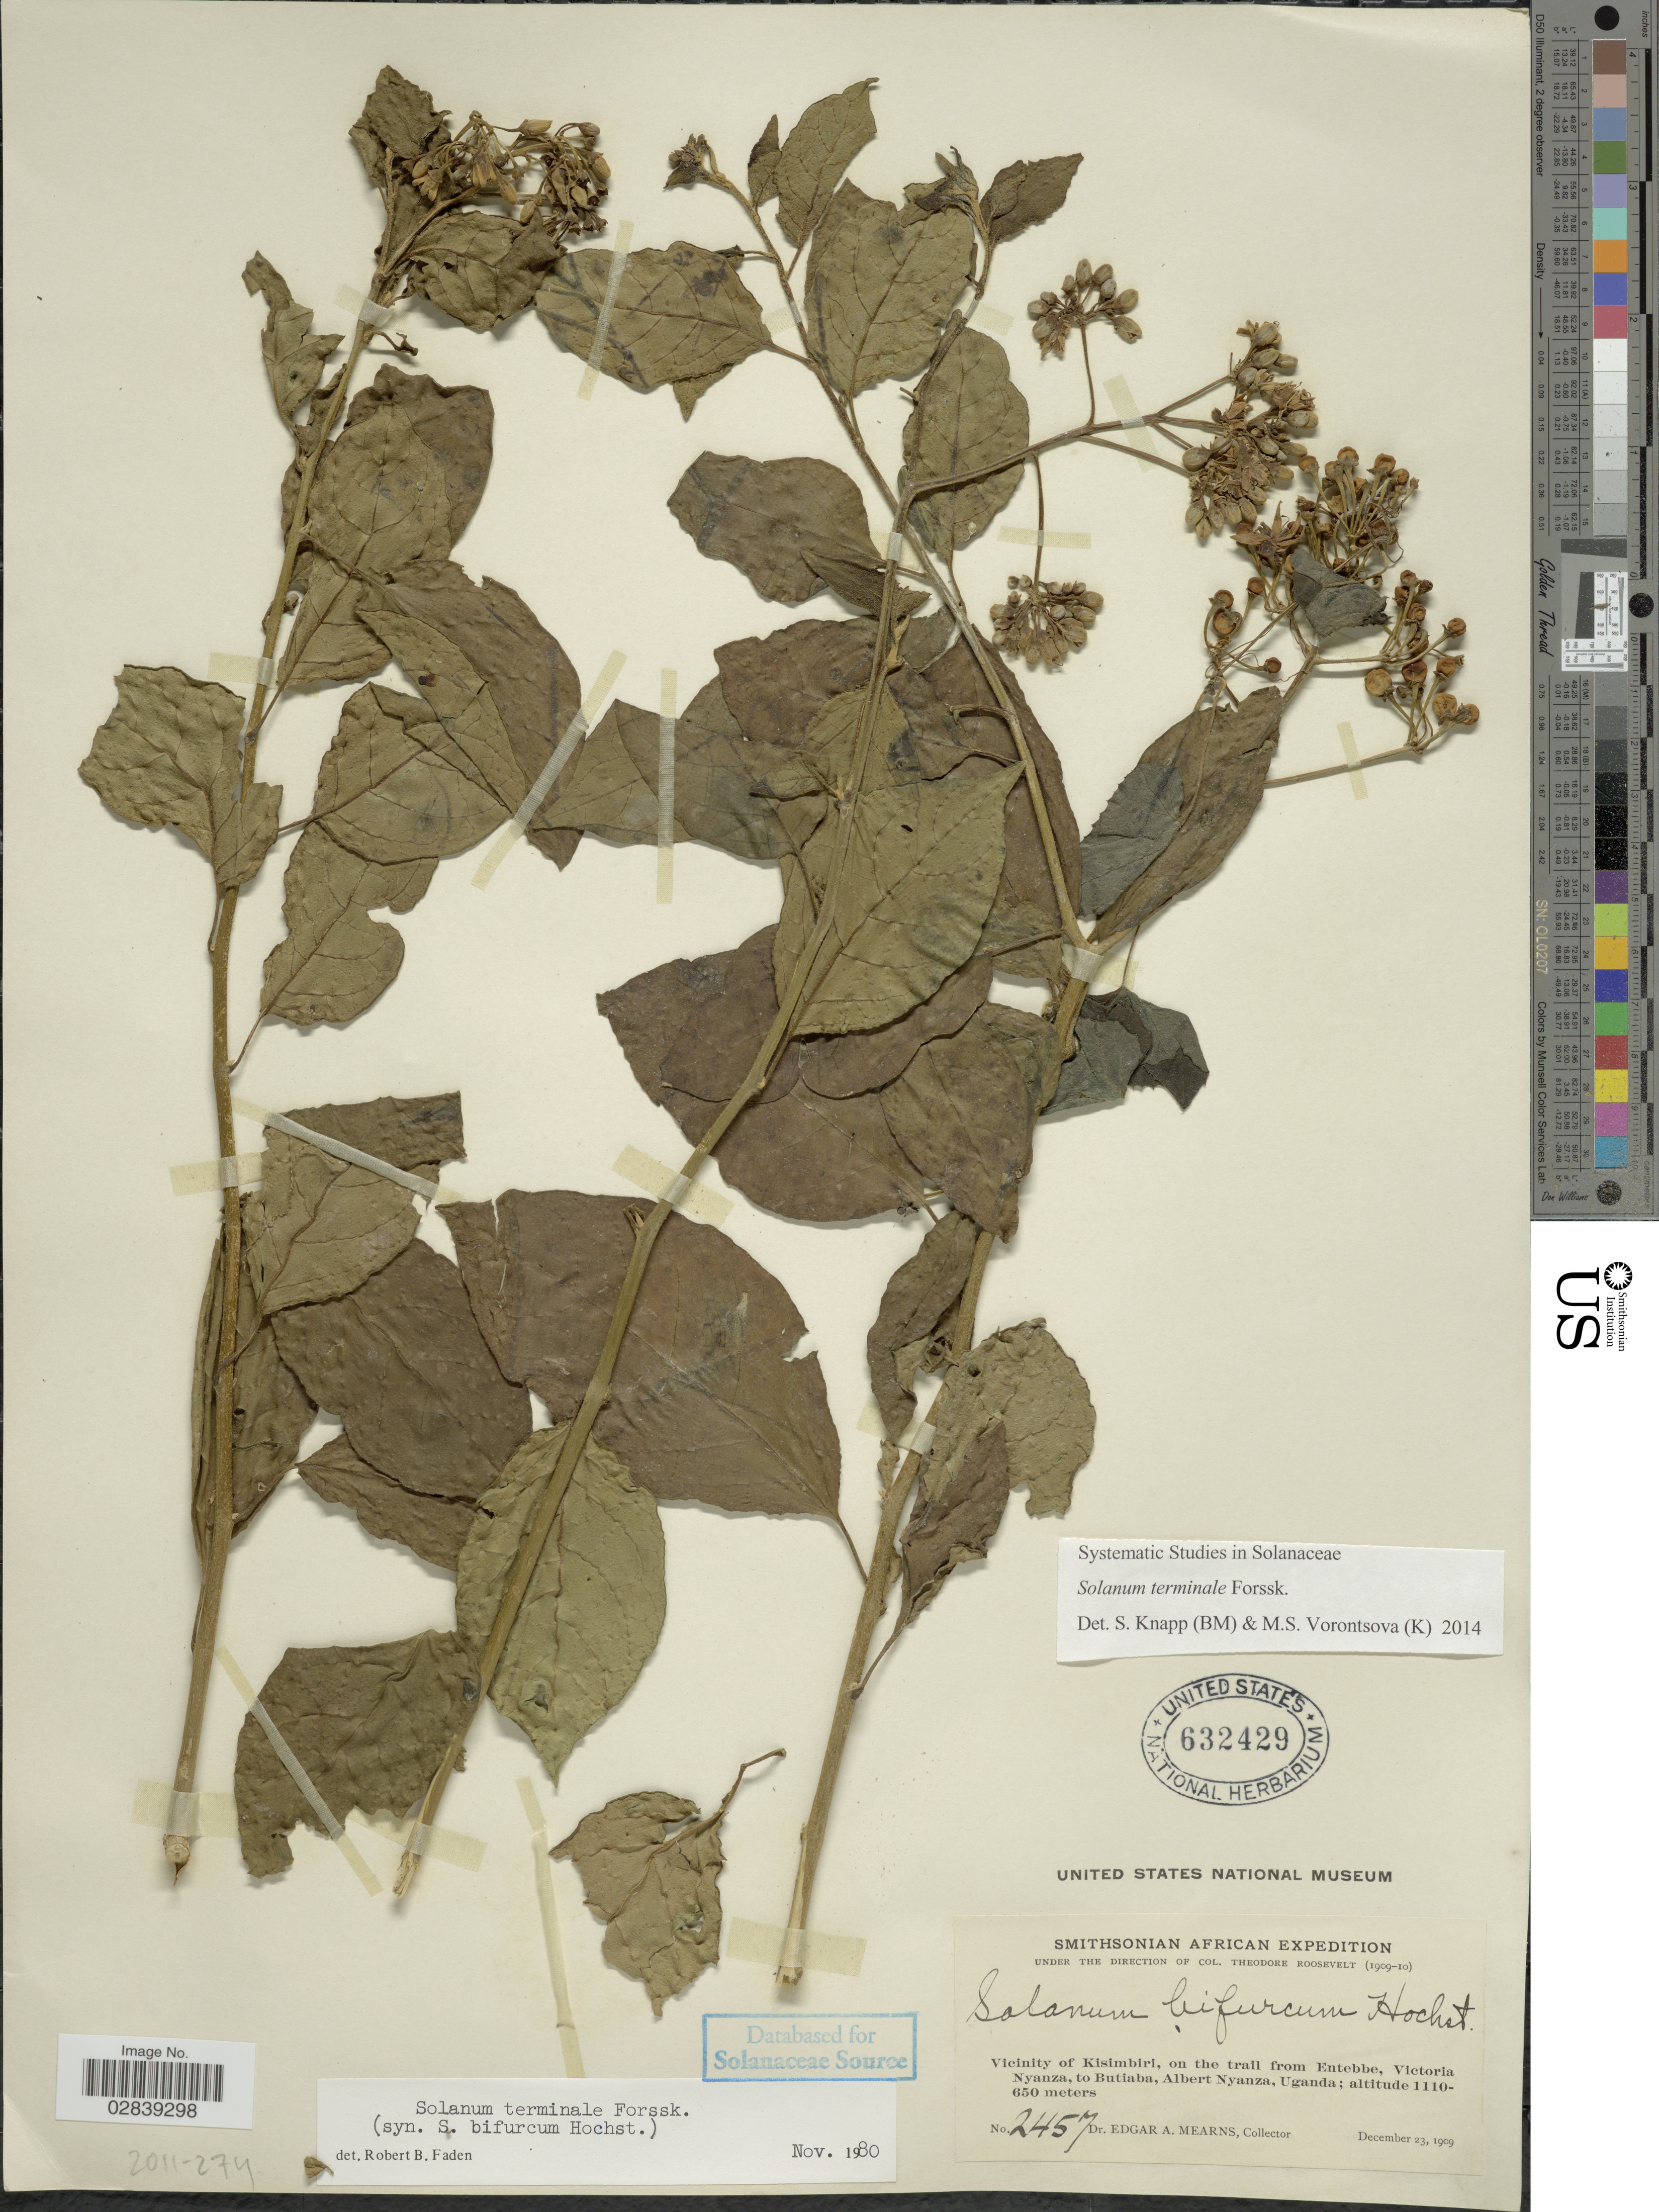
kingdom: Plantae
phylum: Tracheophyta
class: Magnoliopsida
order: Solanales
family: Solanaceae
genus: Solanum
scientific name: Solanum terminale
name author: Forssk.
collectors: E. A. Mearns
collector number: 2457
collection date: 1909-12-23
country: Uganda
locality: Vicinity of Kisimbiri, on the trail from Entebbe, Victoria Nyanza, to Butiaba, Albert Nyanza.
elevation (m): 650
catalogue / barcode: US 632429